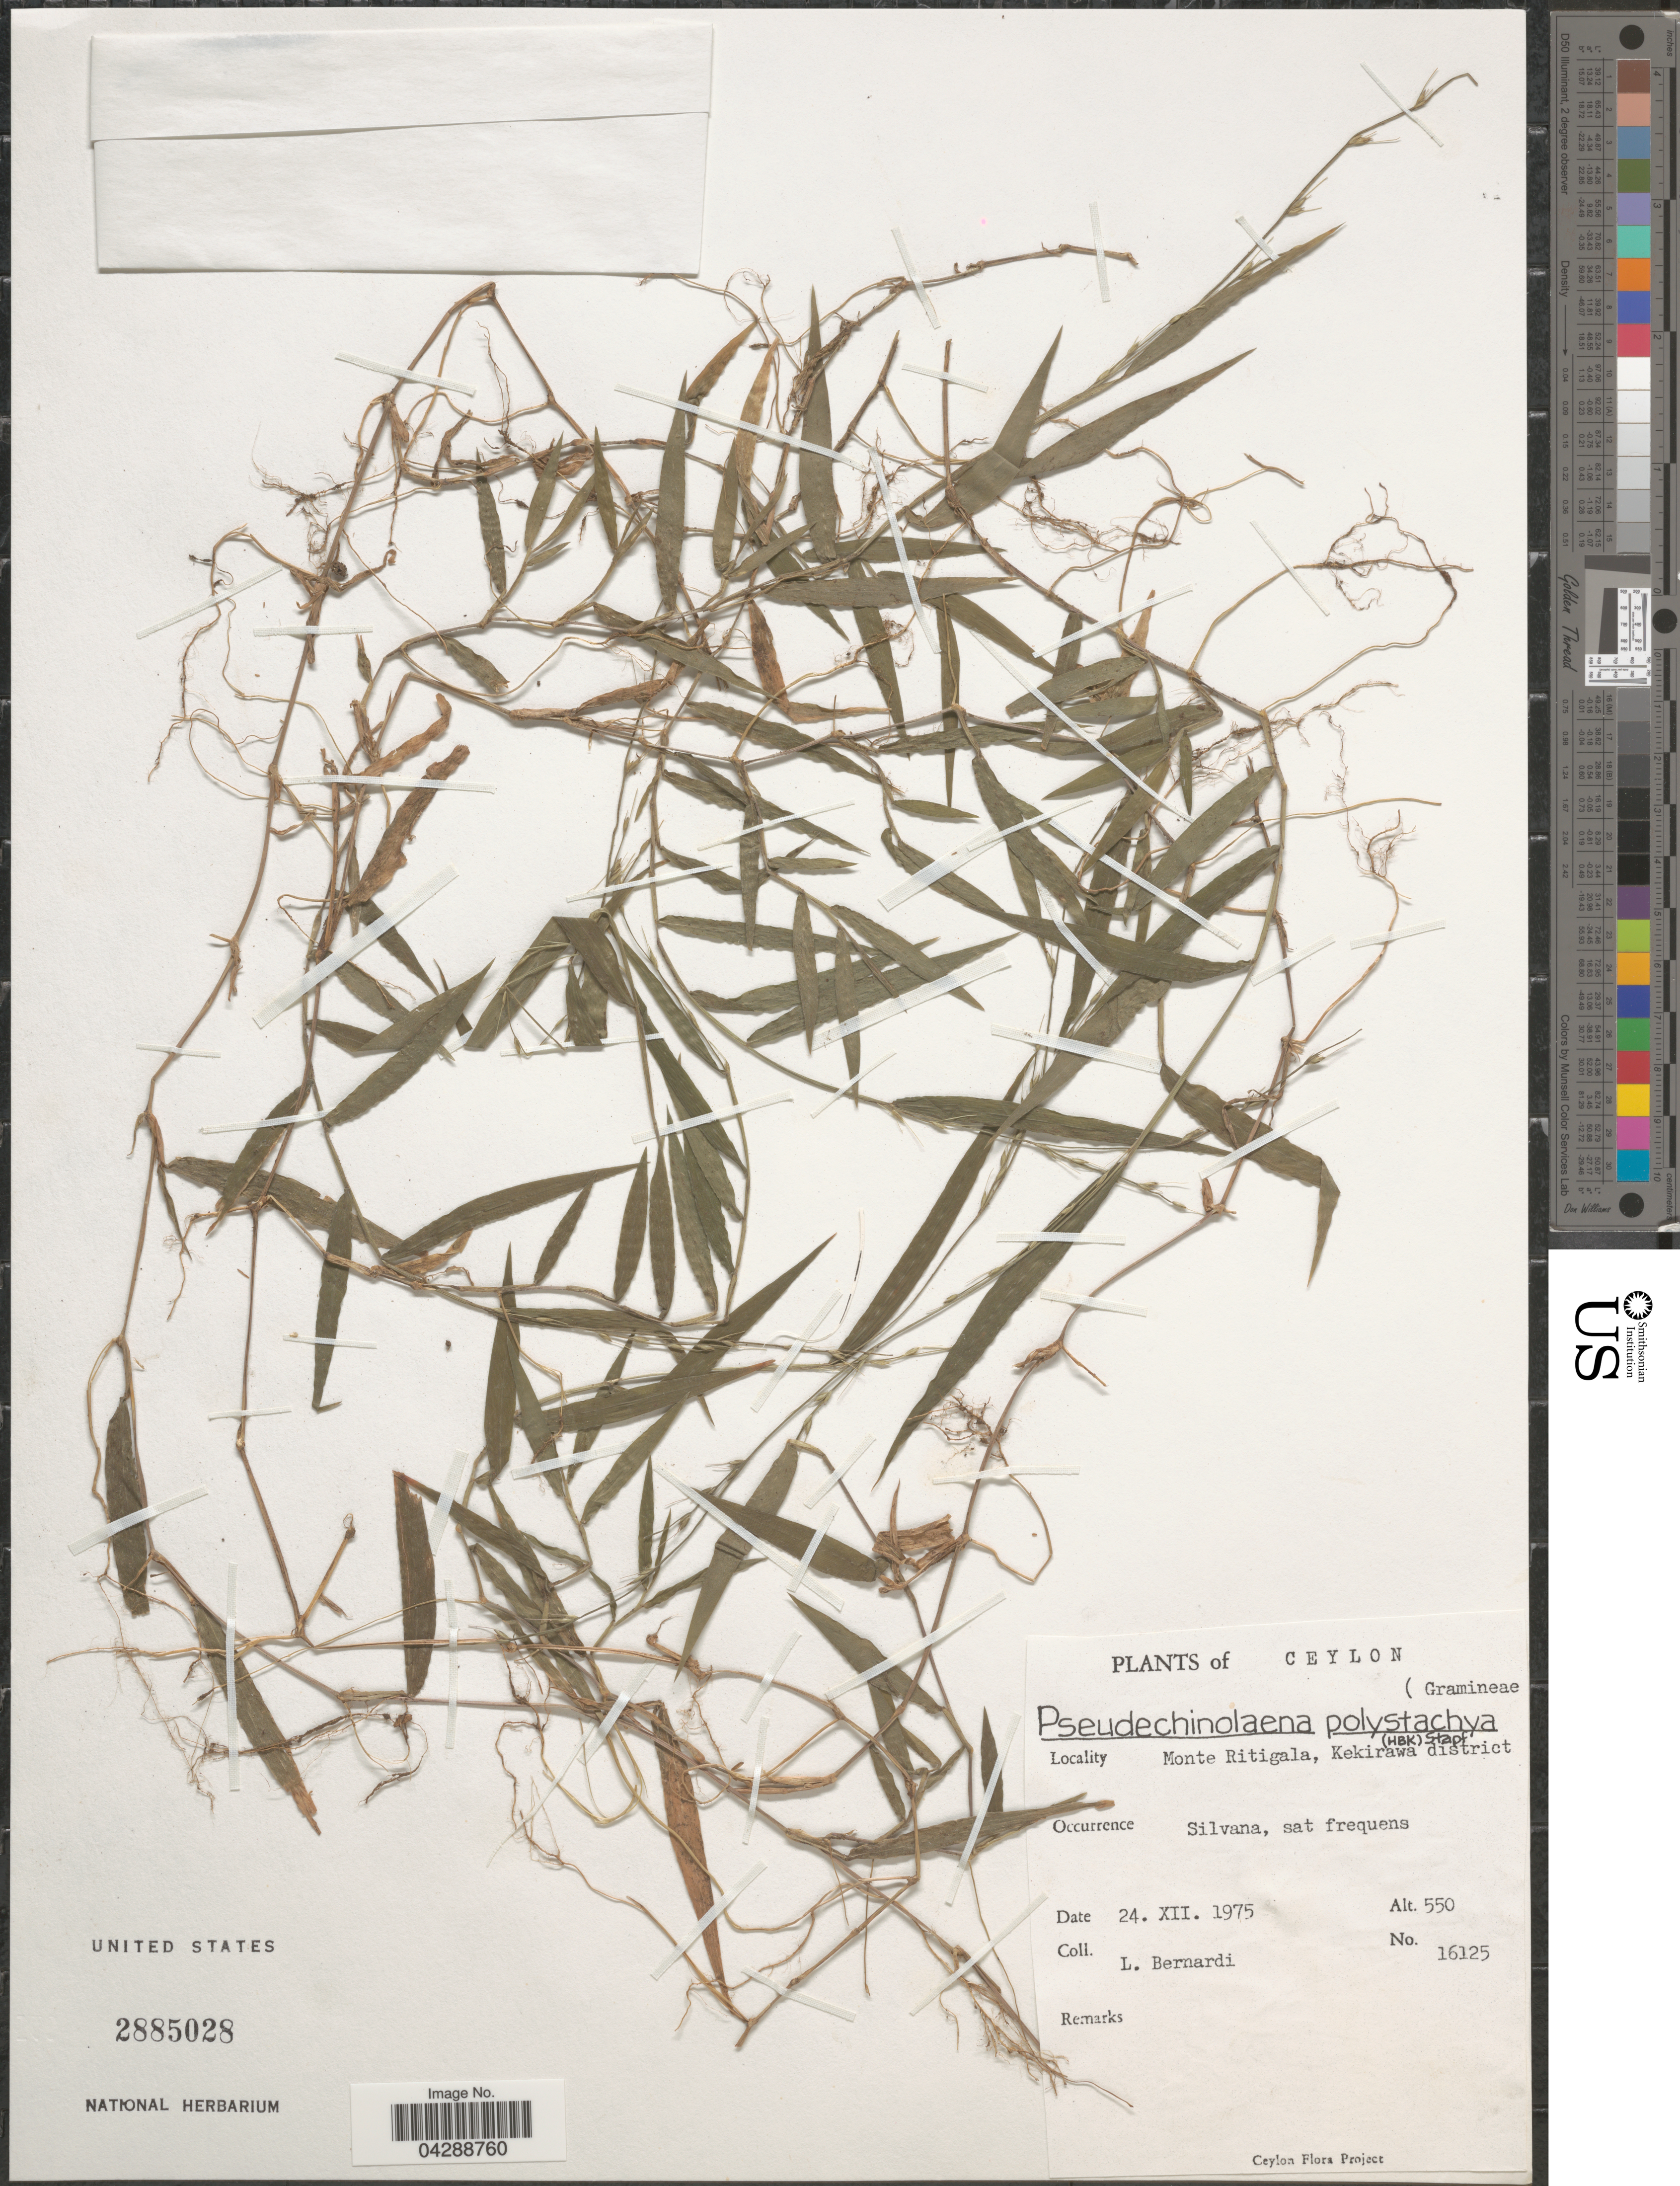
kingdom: Plantae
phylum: Tracheophyta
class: Liliopsida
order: Poales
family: Poaceae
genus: Pseudechinolaena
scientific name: Pseudechinolaena polystachya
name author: (Kunth) Stapf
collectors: L. Bernardi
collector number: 16125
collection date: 1975-12-24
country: Sri Lanka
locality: Ceylon. Monte Ritigala, Kekirawa district. Silvana, sat frequens.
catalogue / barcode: US 2885028